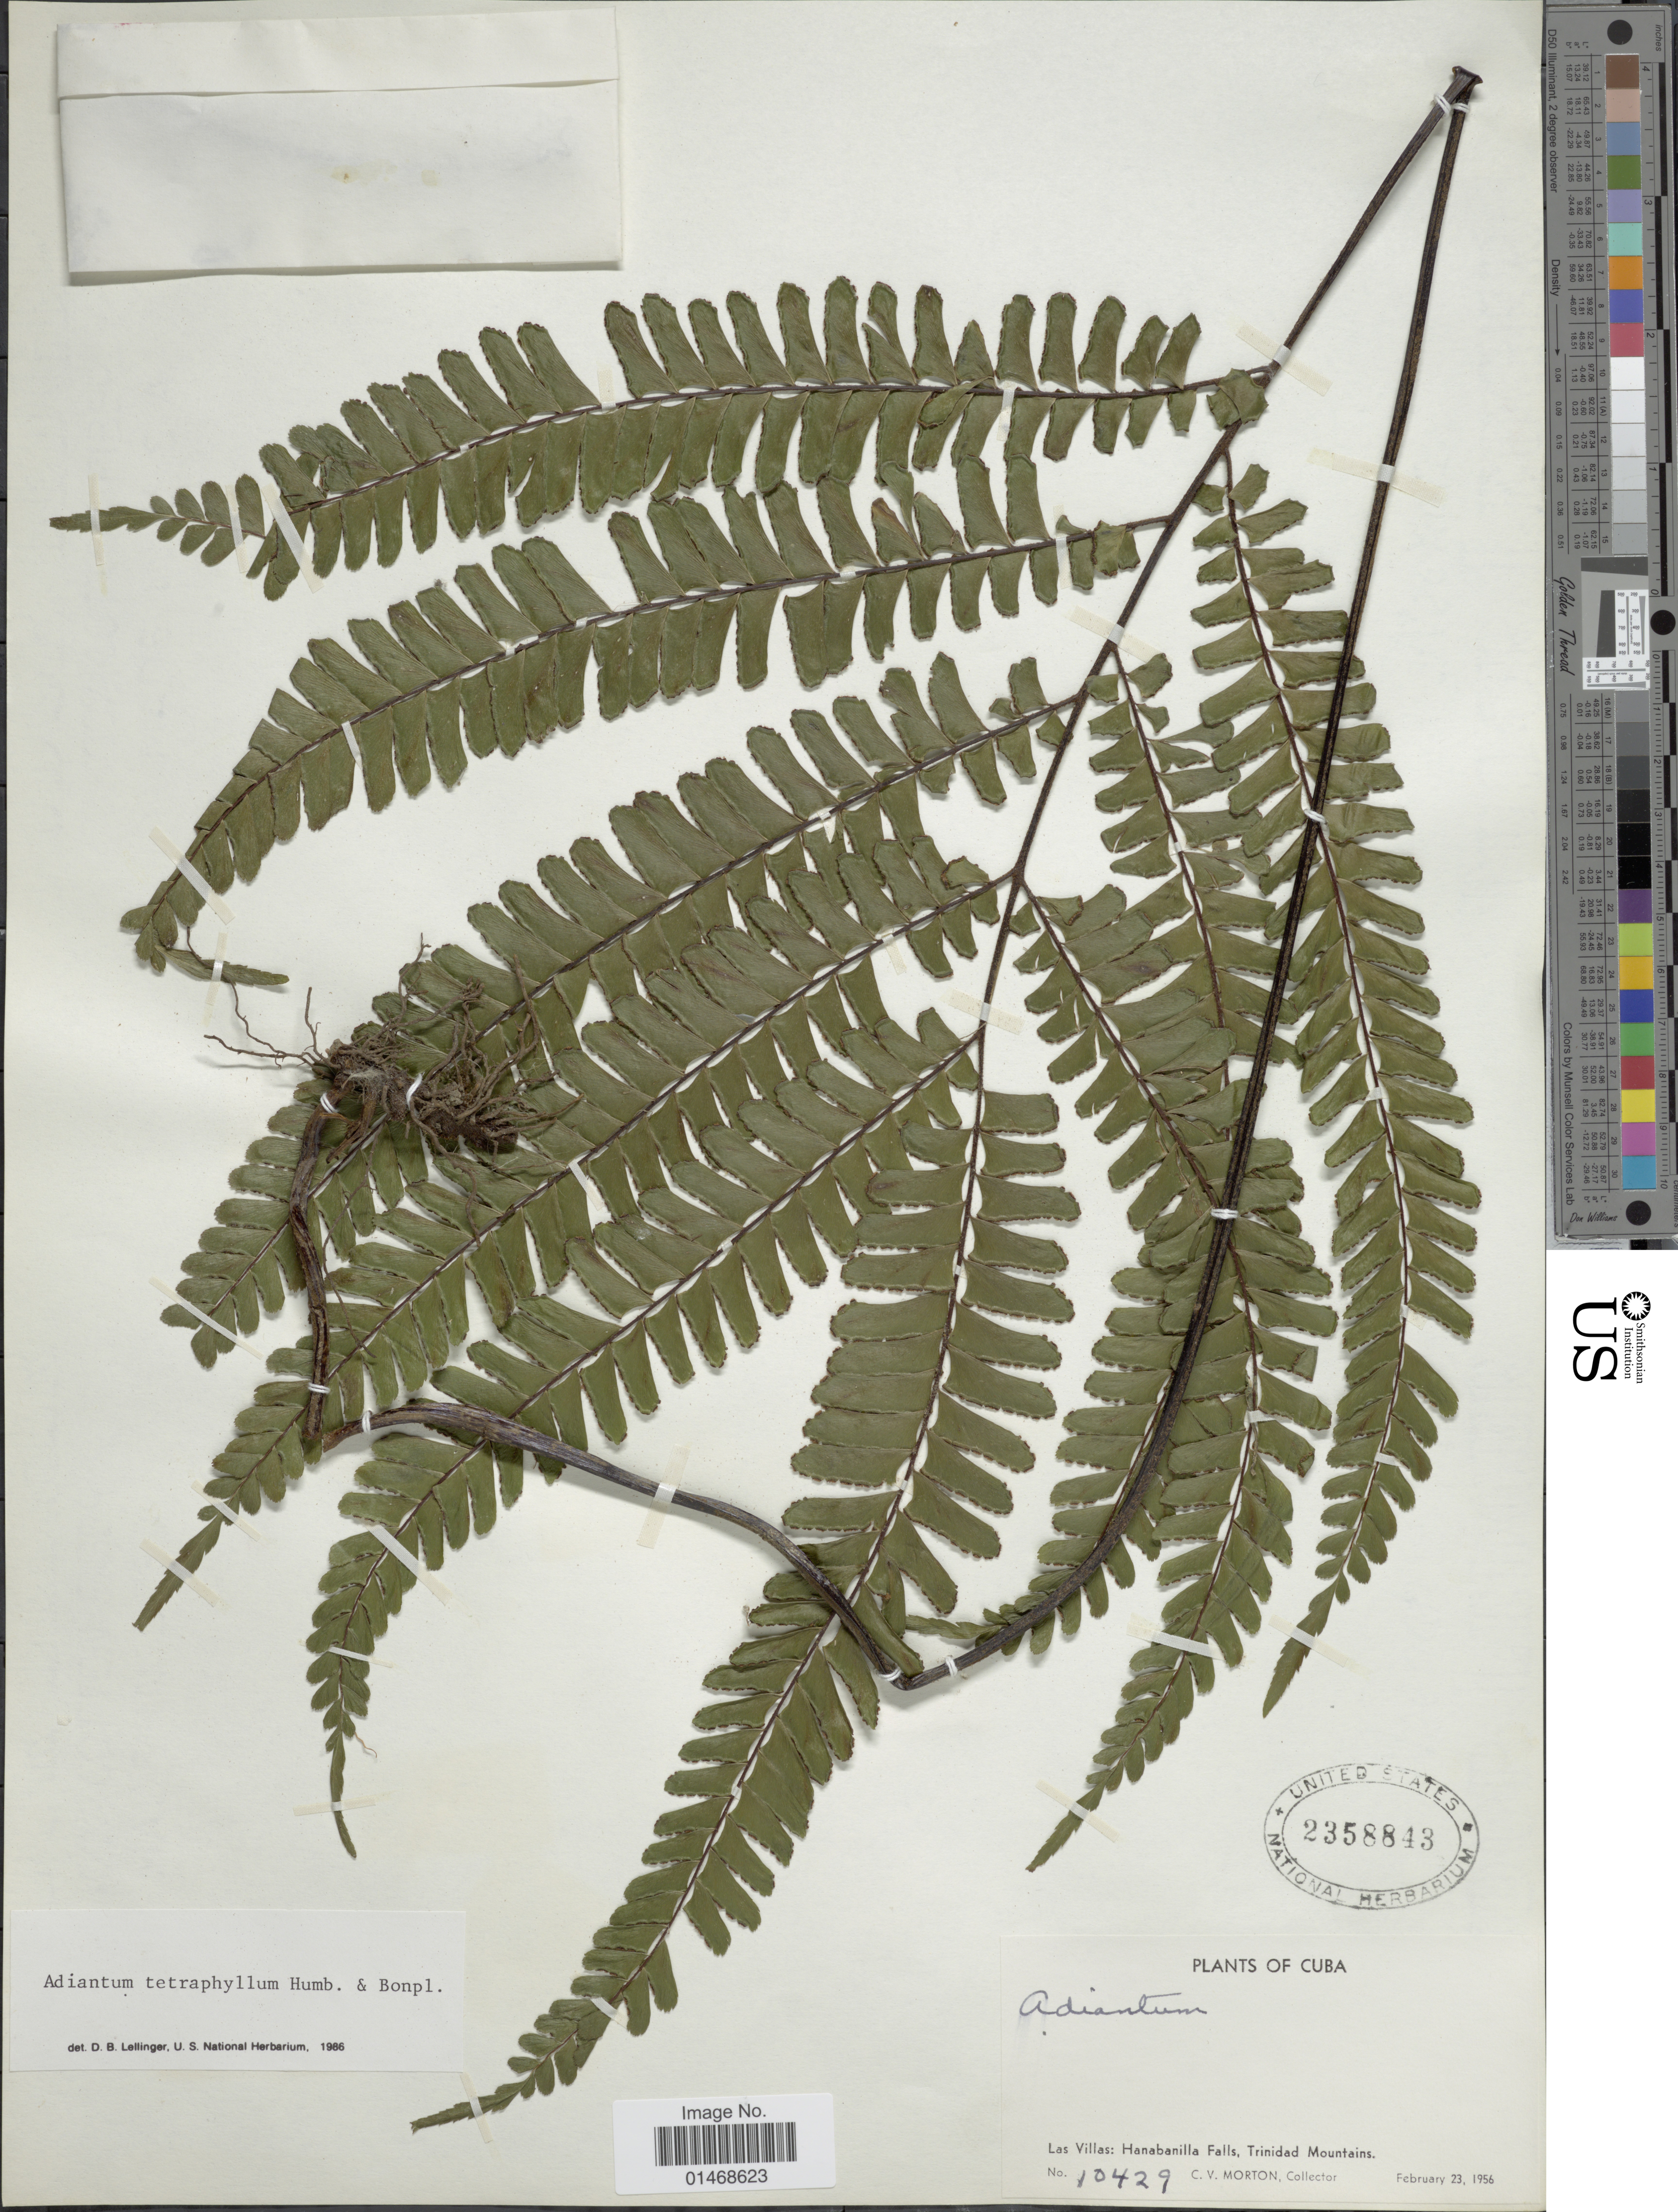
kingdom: Plantae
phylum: Tracheophyta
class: Polypodiopsida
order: Polypodiales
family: Pteridaceae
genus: Adiantum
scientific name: Adiantum cubense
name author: Hook.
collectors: C. V. Morton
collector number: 10429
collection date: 1956-02-23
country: Cuba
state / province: Las Villas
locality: Hanabanilla Falls, Trinidad Mountains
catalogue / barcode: US 2358843